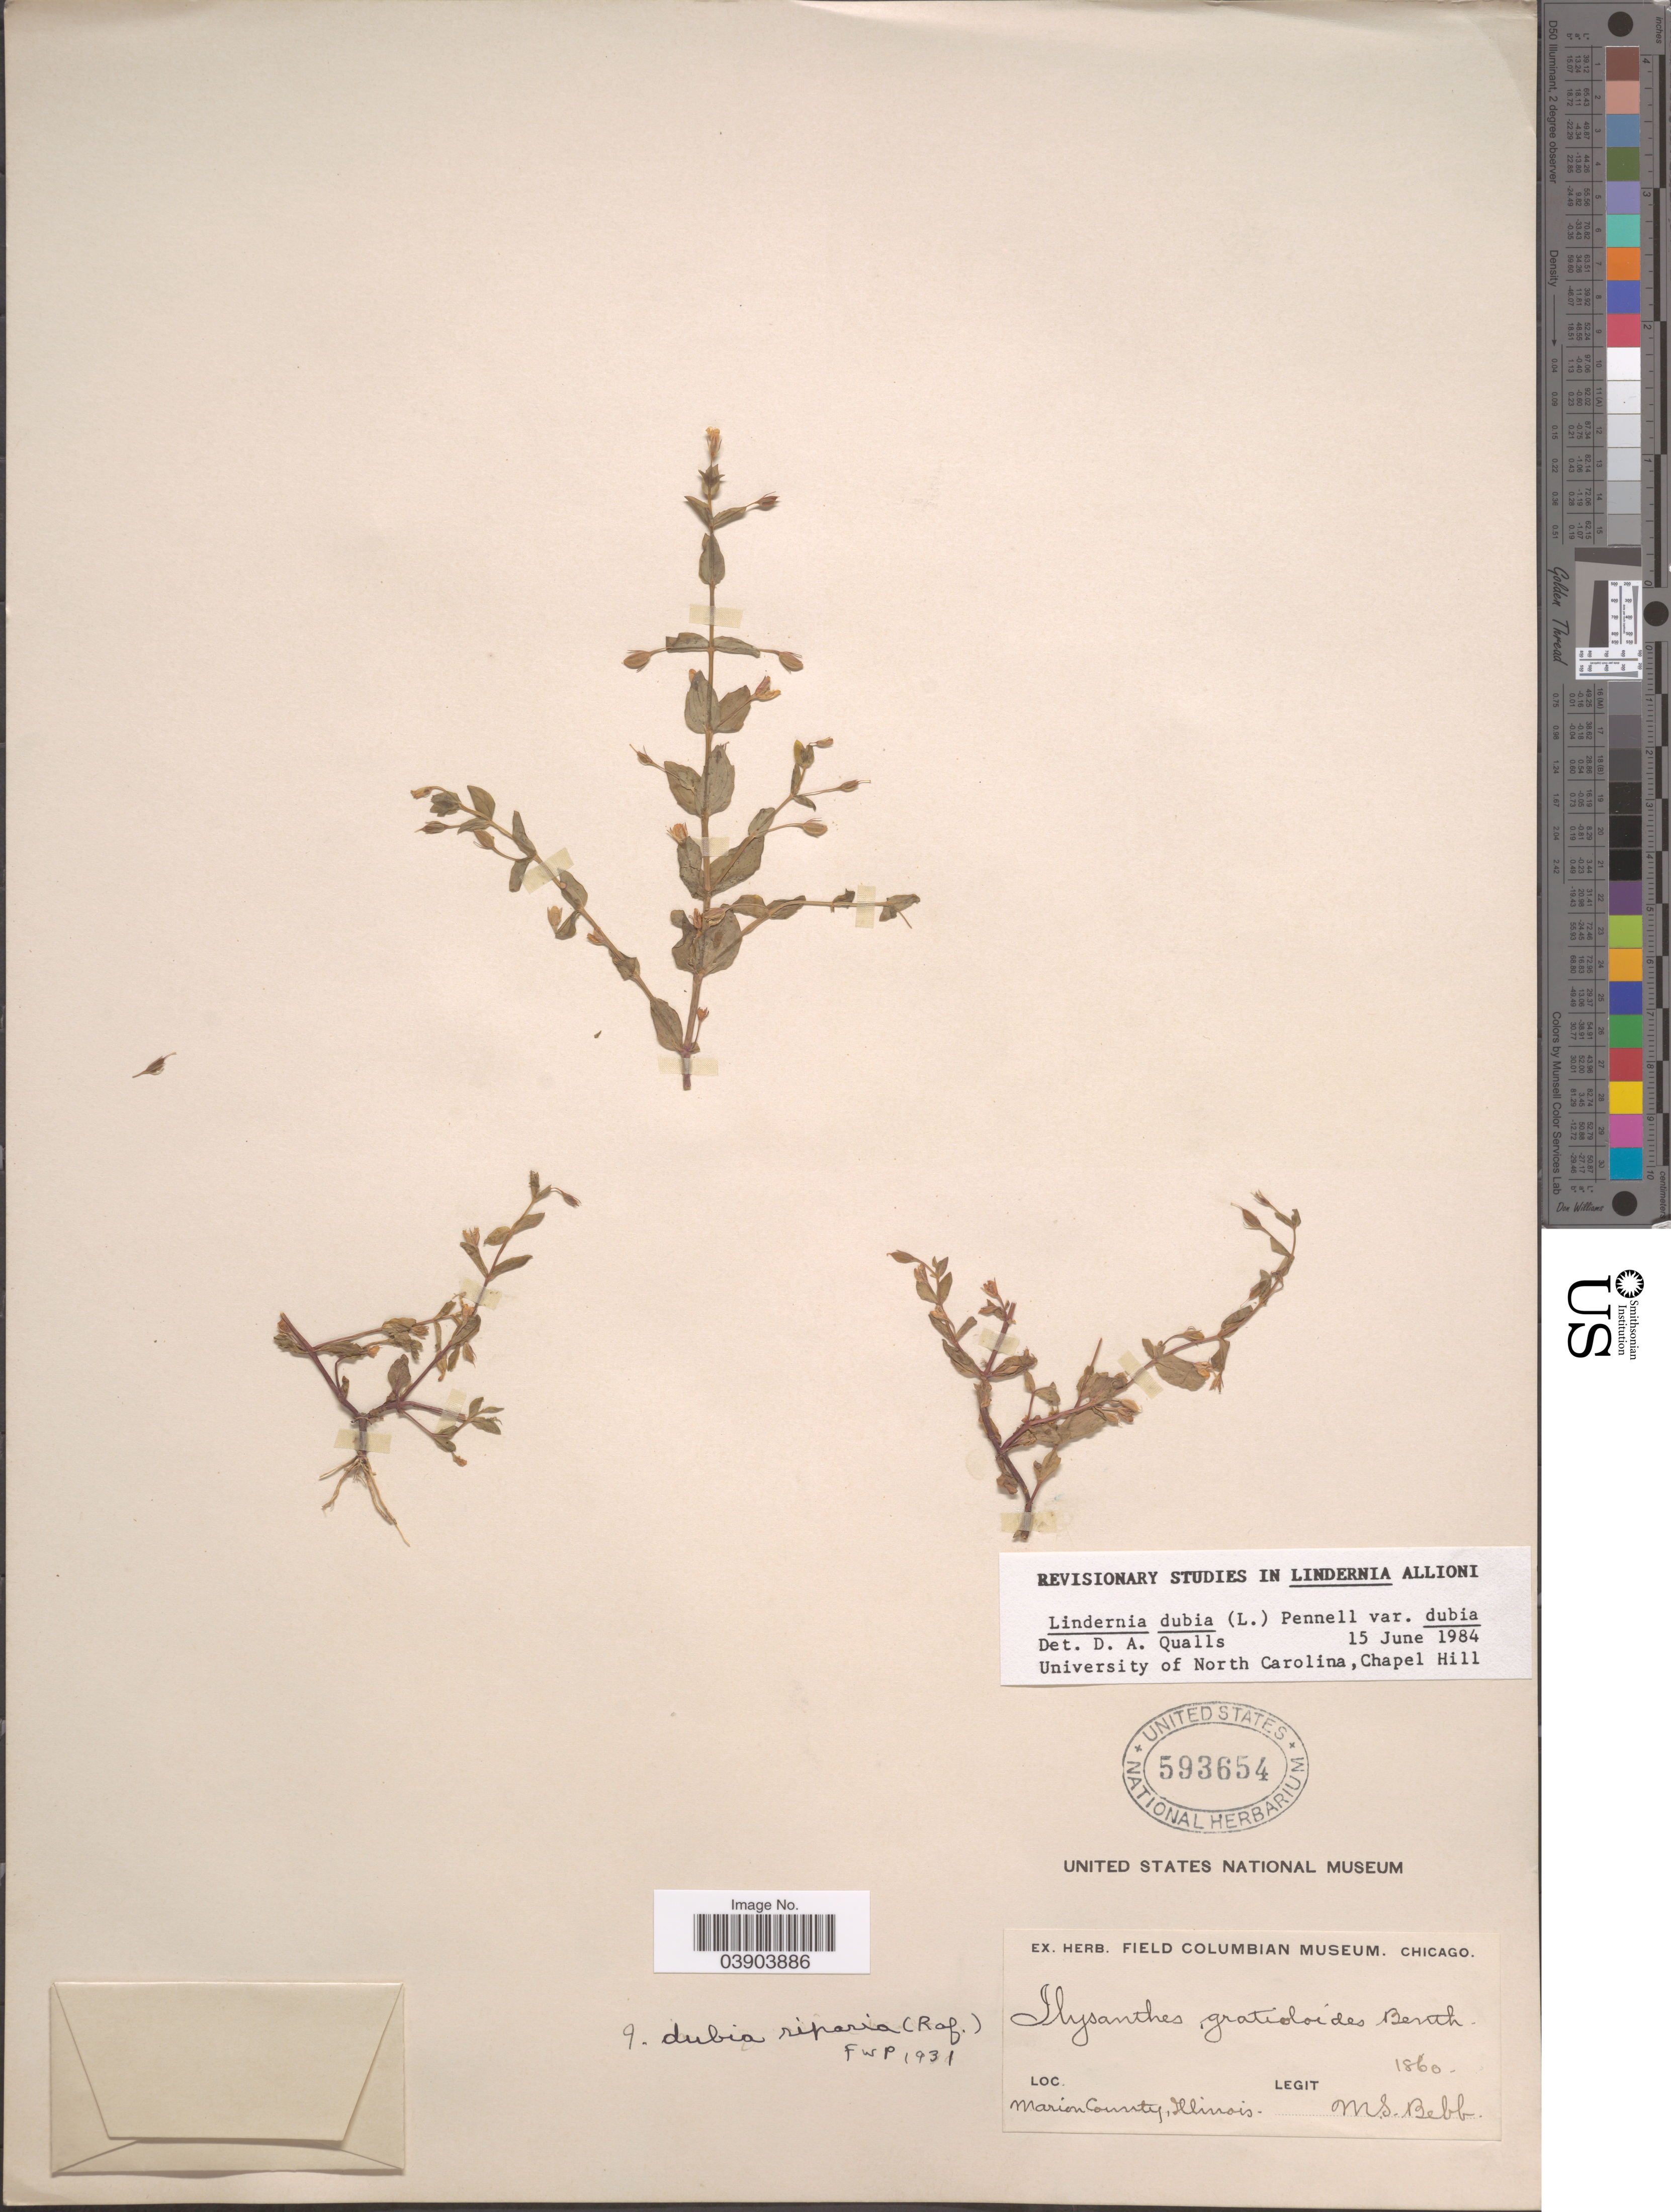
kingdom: Plantae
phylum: Tracheophyta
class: Magnoliopsida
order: Lamiales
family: Linderniaceae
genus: Lindernia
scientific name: Lindernia dubia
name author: (L.) Pennell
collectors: M. Bebb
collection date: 1860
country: United States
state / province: Illinois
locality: Marion County.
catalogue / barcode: US 593654